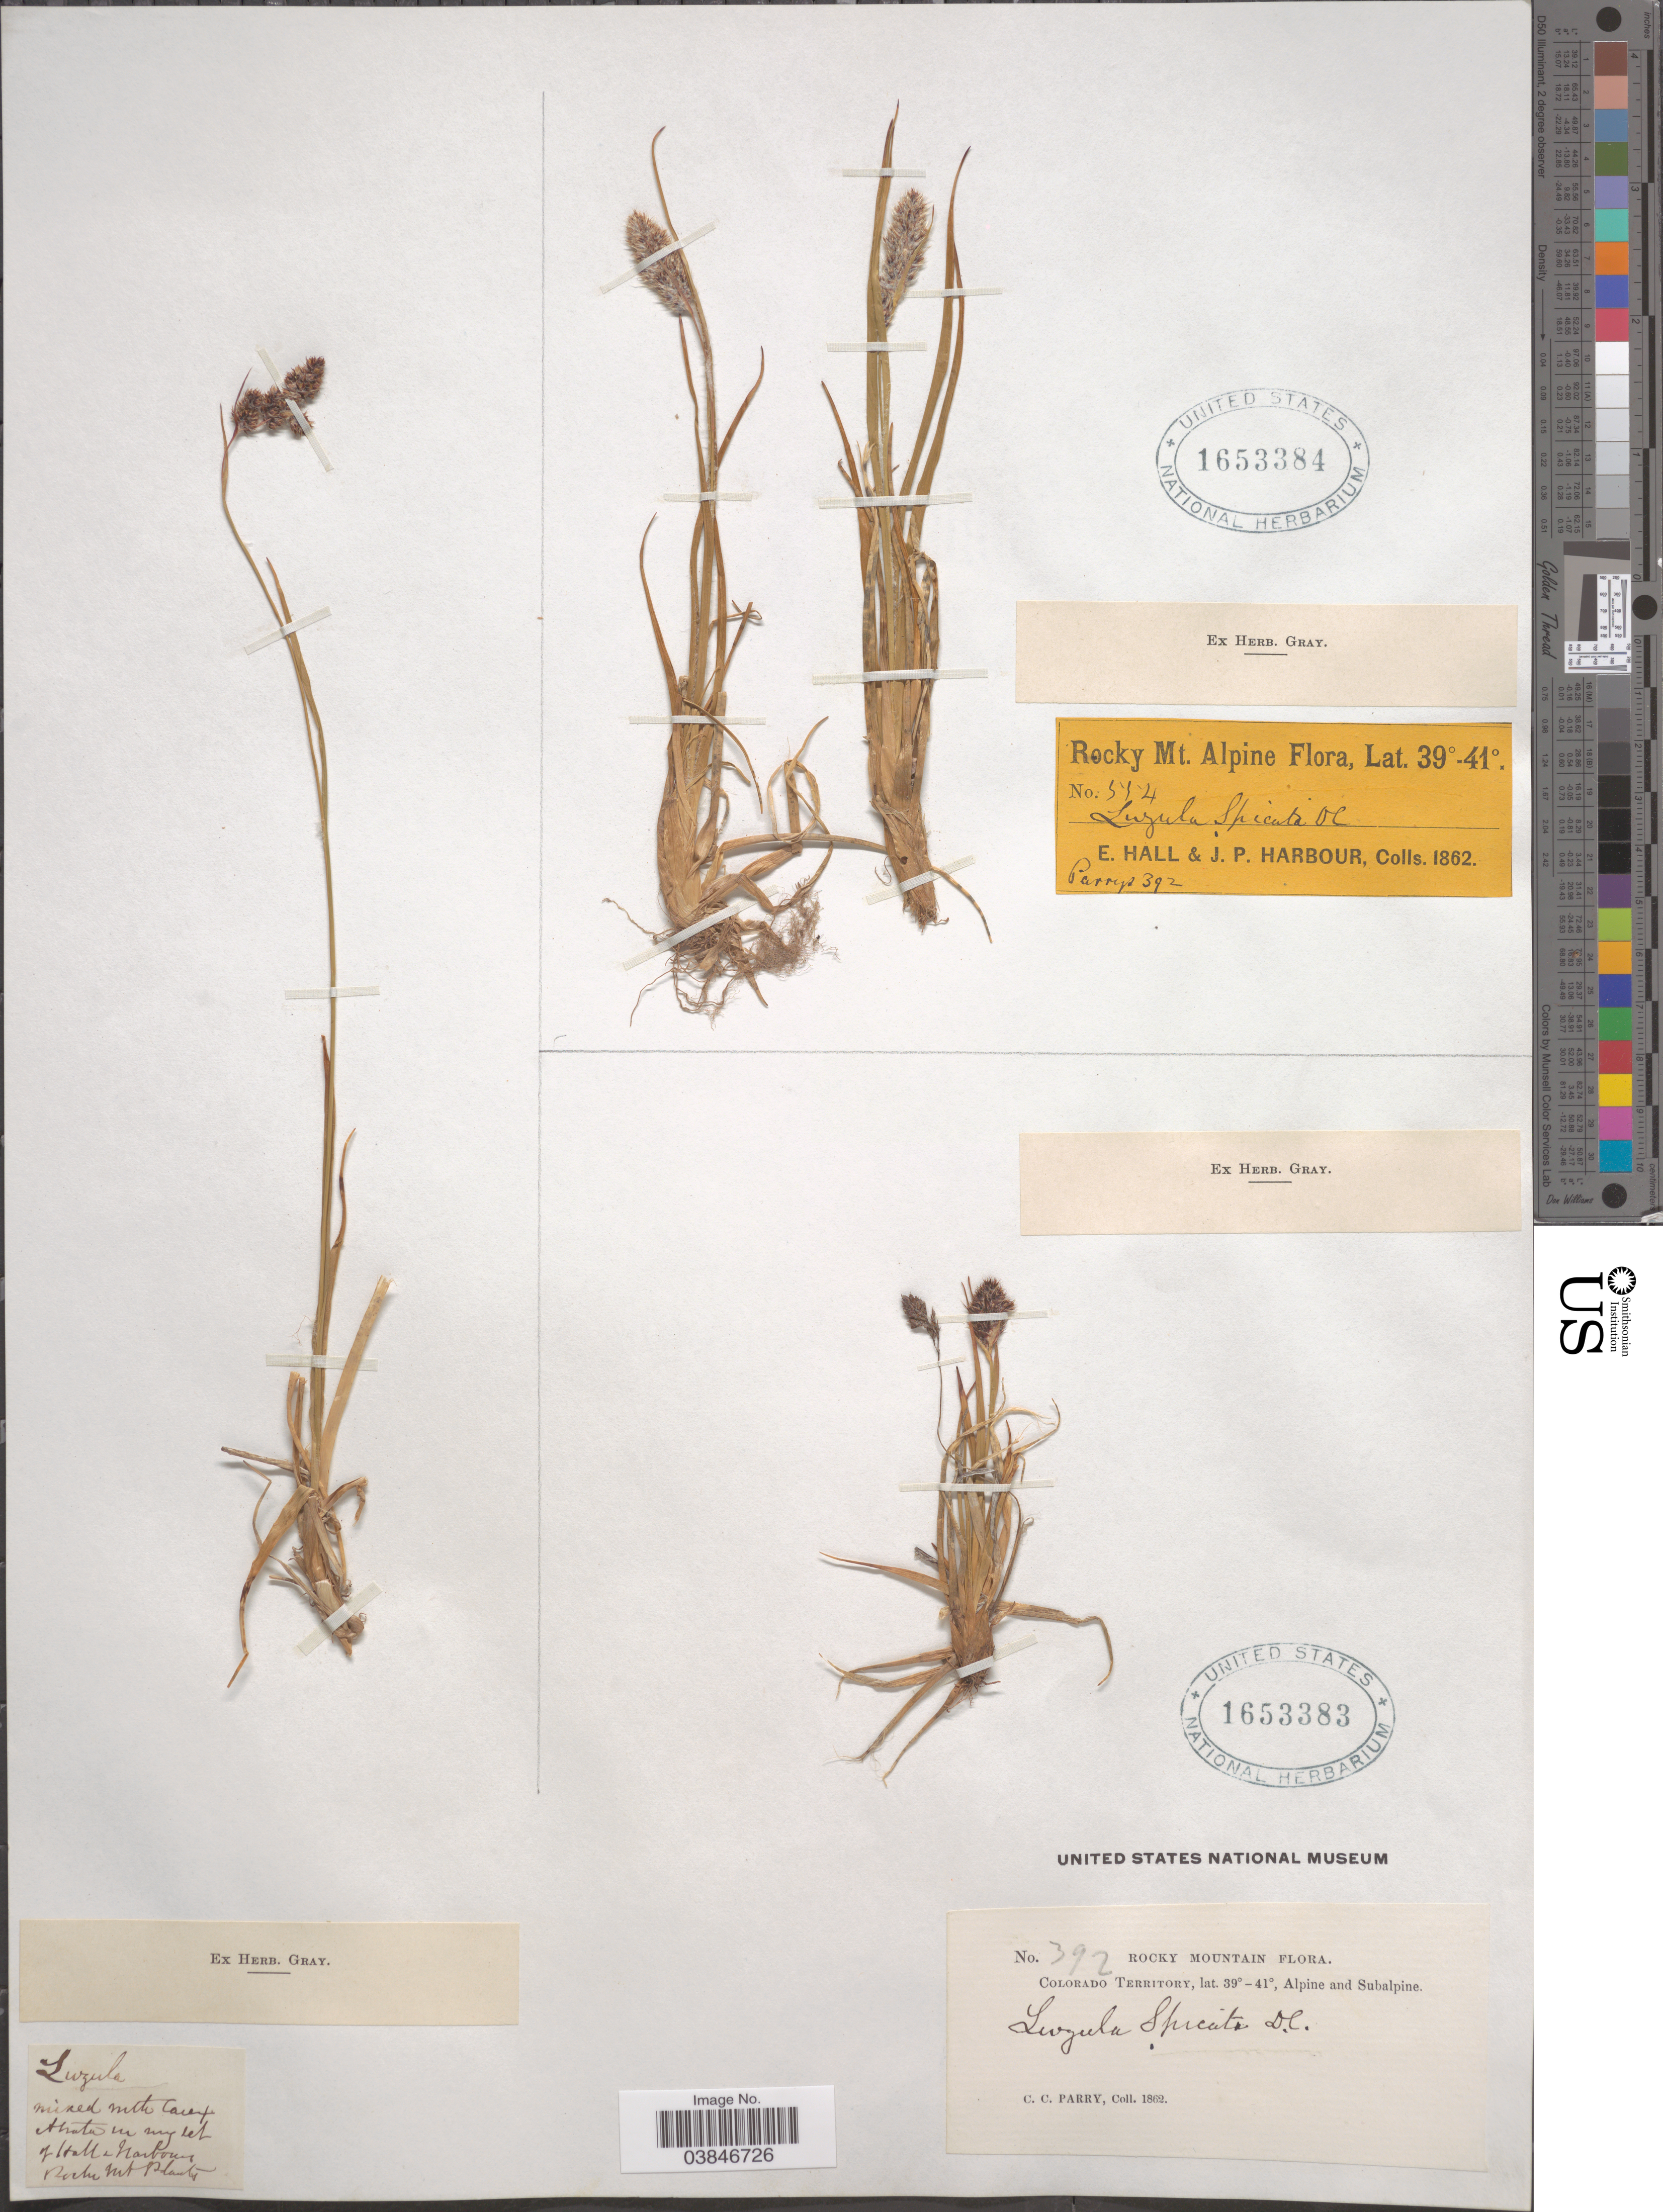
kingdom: Plantae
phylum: Tracheophyta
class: Liliopsida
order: Poales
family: Juncaceae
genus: Luzula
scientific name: Luzula spicata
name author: (L.) DC.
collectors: E. Hall & J. Harbour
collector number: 554/392 ?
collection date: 1862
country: United States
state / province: Colorado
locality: Rocky Mt. Alpine.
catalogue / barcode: US 1653384